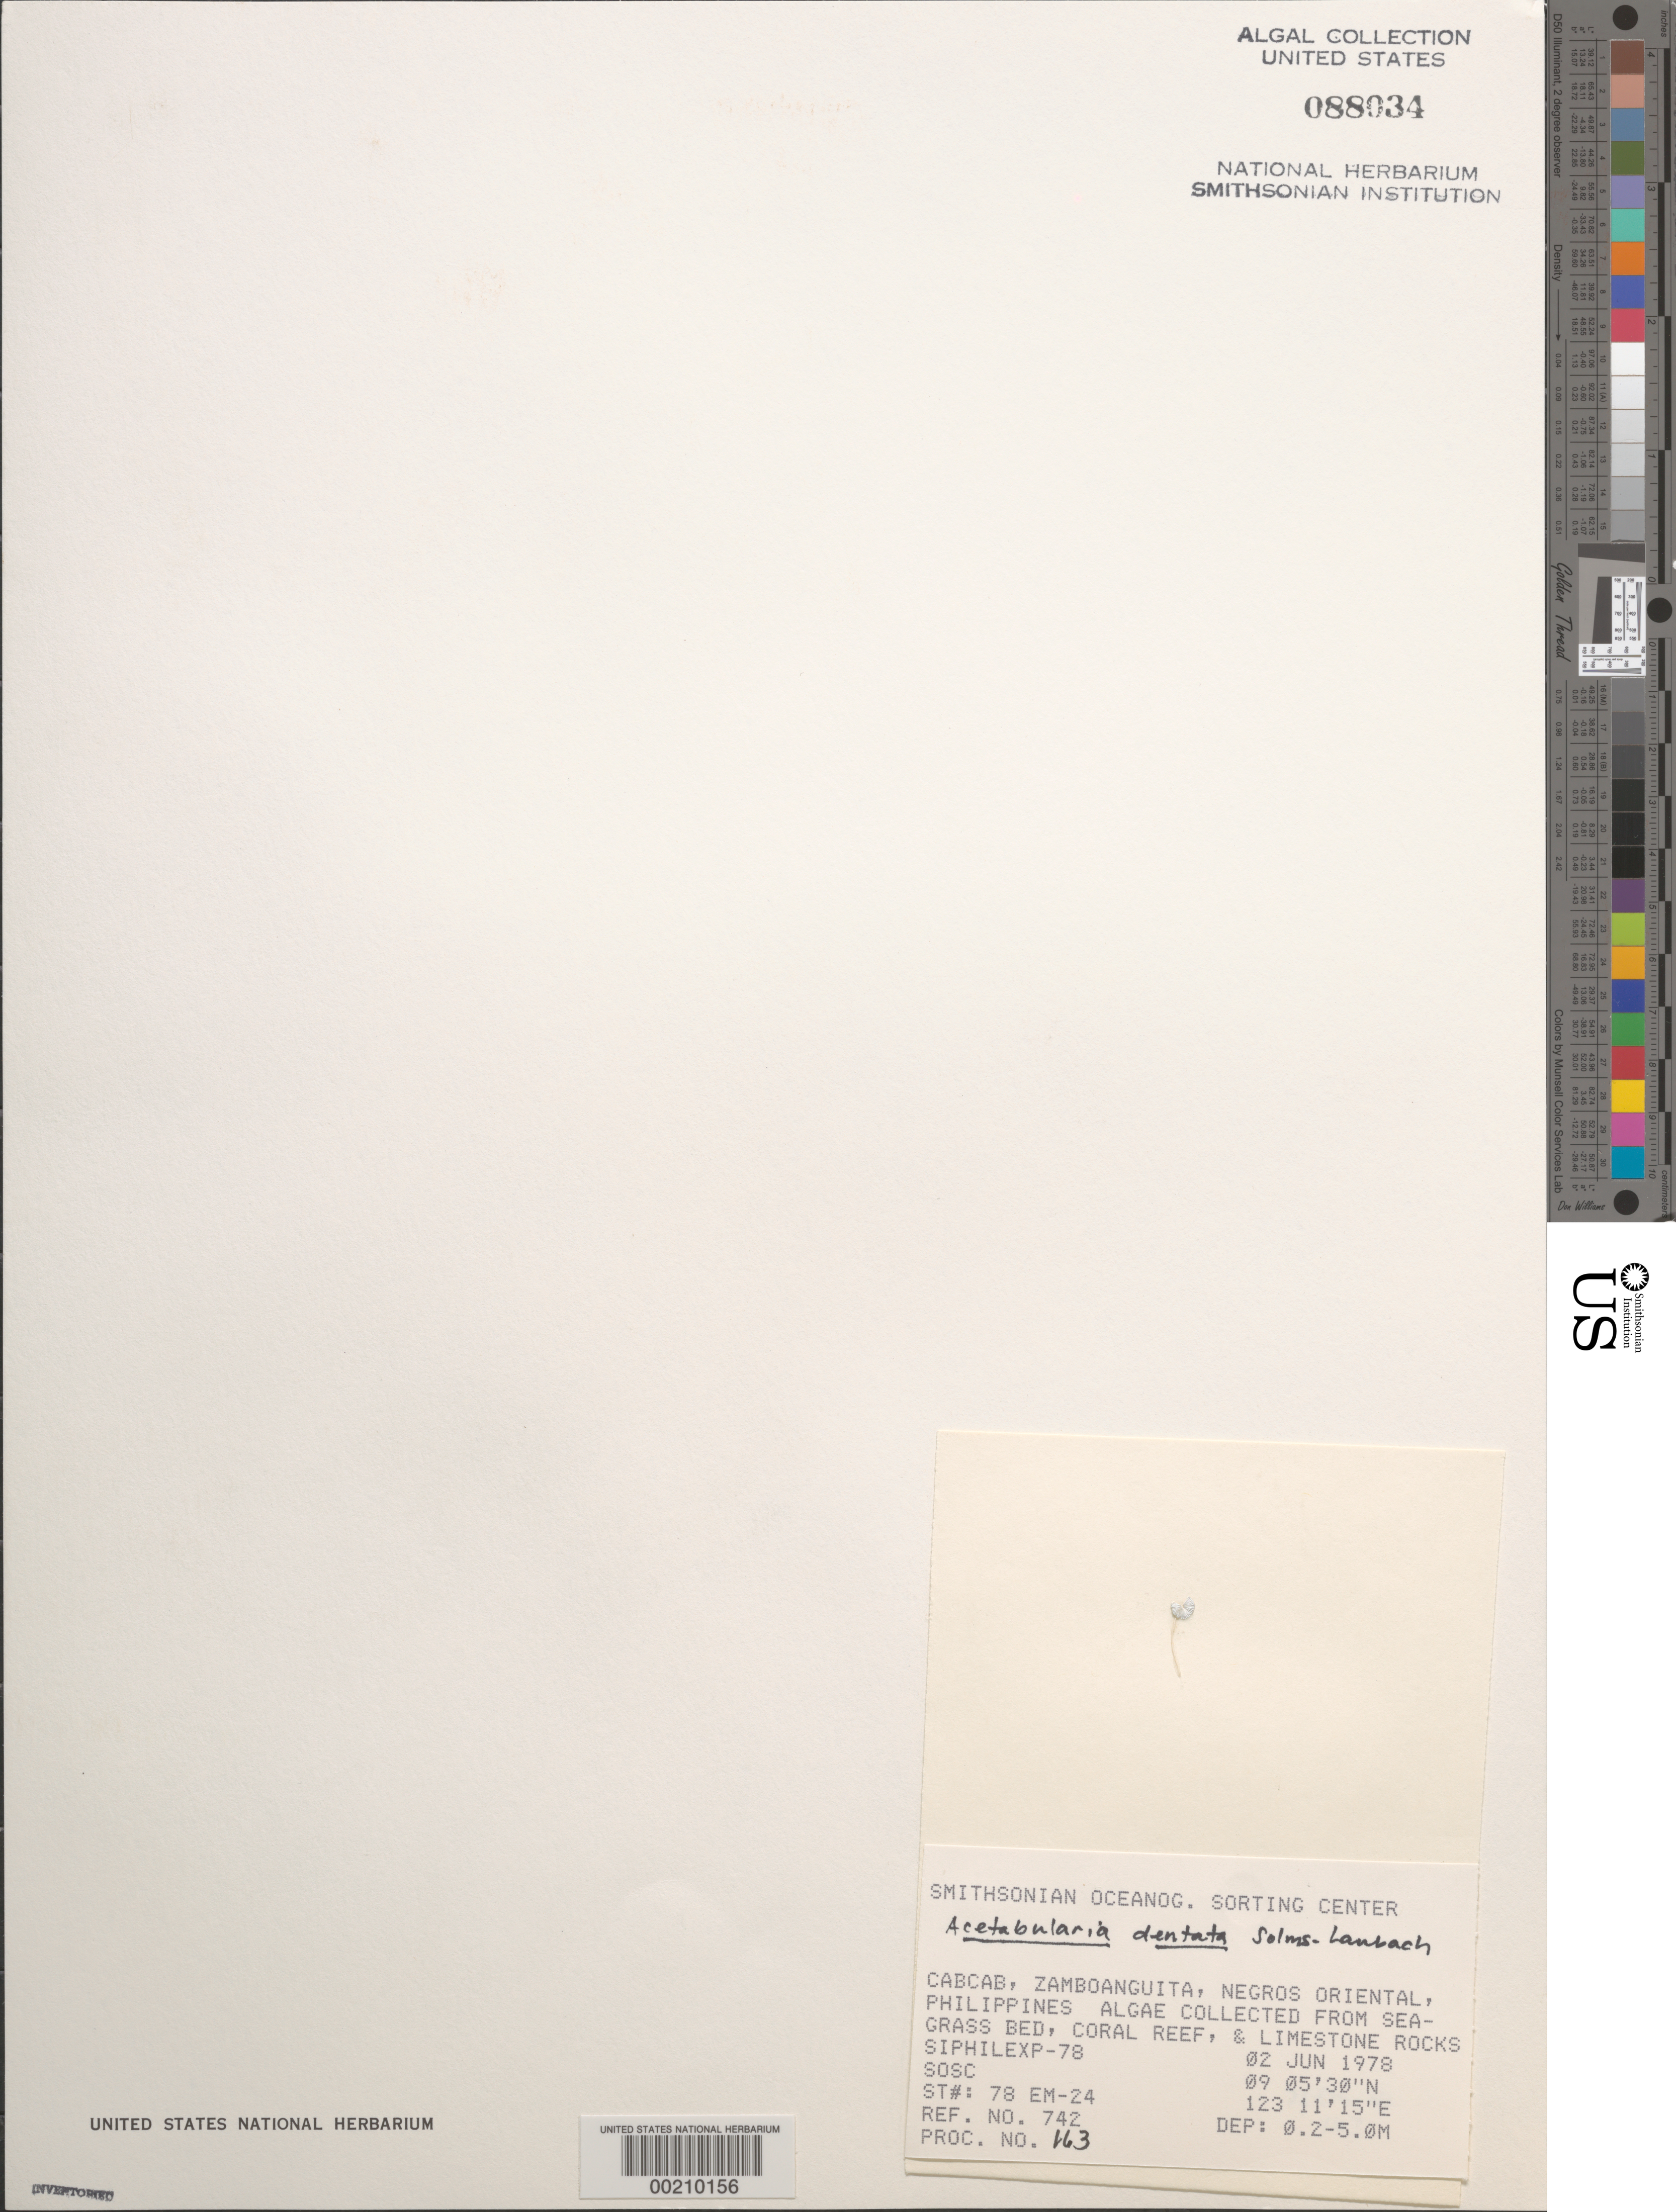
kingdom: Plantae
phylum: Chlorophyta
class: Ulvophyceae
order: Dasycladales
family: Polyphysaceae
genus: Acetabularia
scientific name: Acetabularia dentata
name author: Solms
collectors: SOSC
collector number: Station 78 Em-24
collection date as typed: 02 Jun 1978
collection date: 1978-06-02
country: Philippines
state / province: Central Visayas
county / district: Negros Oriental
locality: Cabcab, zamboanguita, negros oriental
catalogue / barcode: US 88034